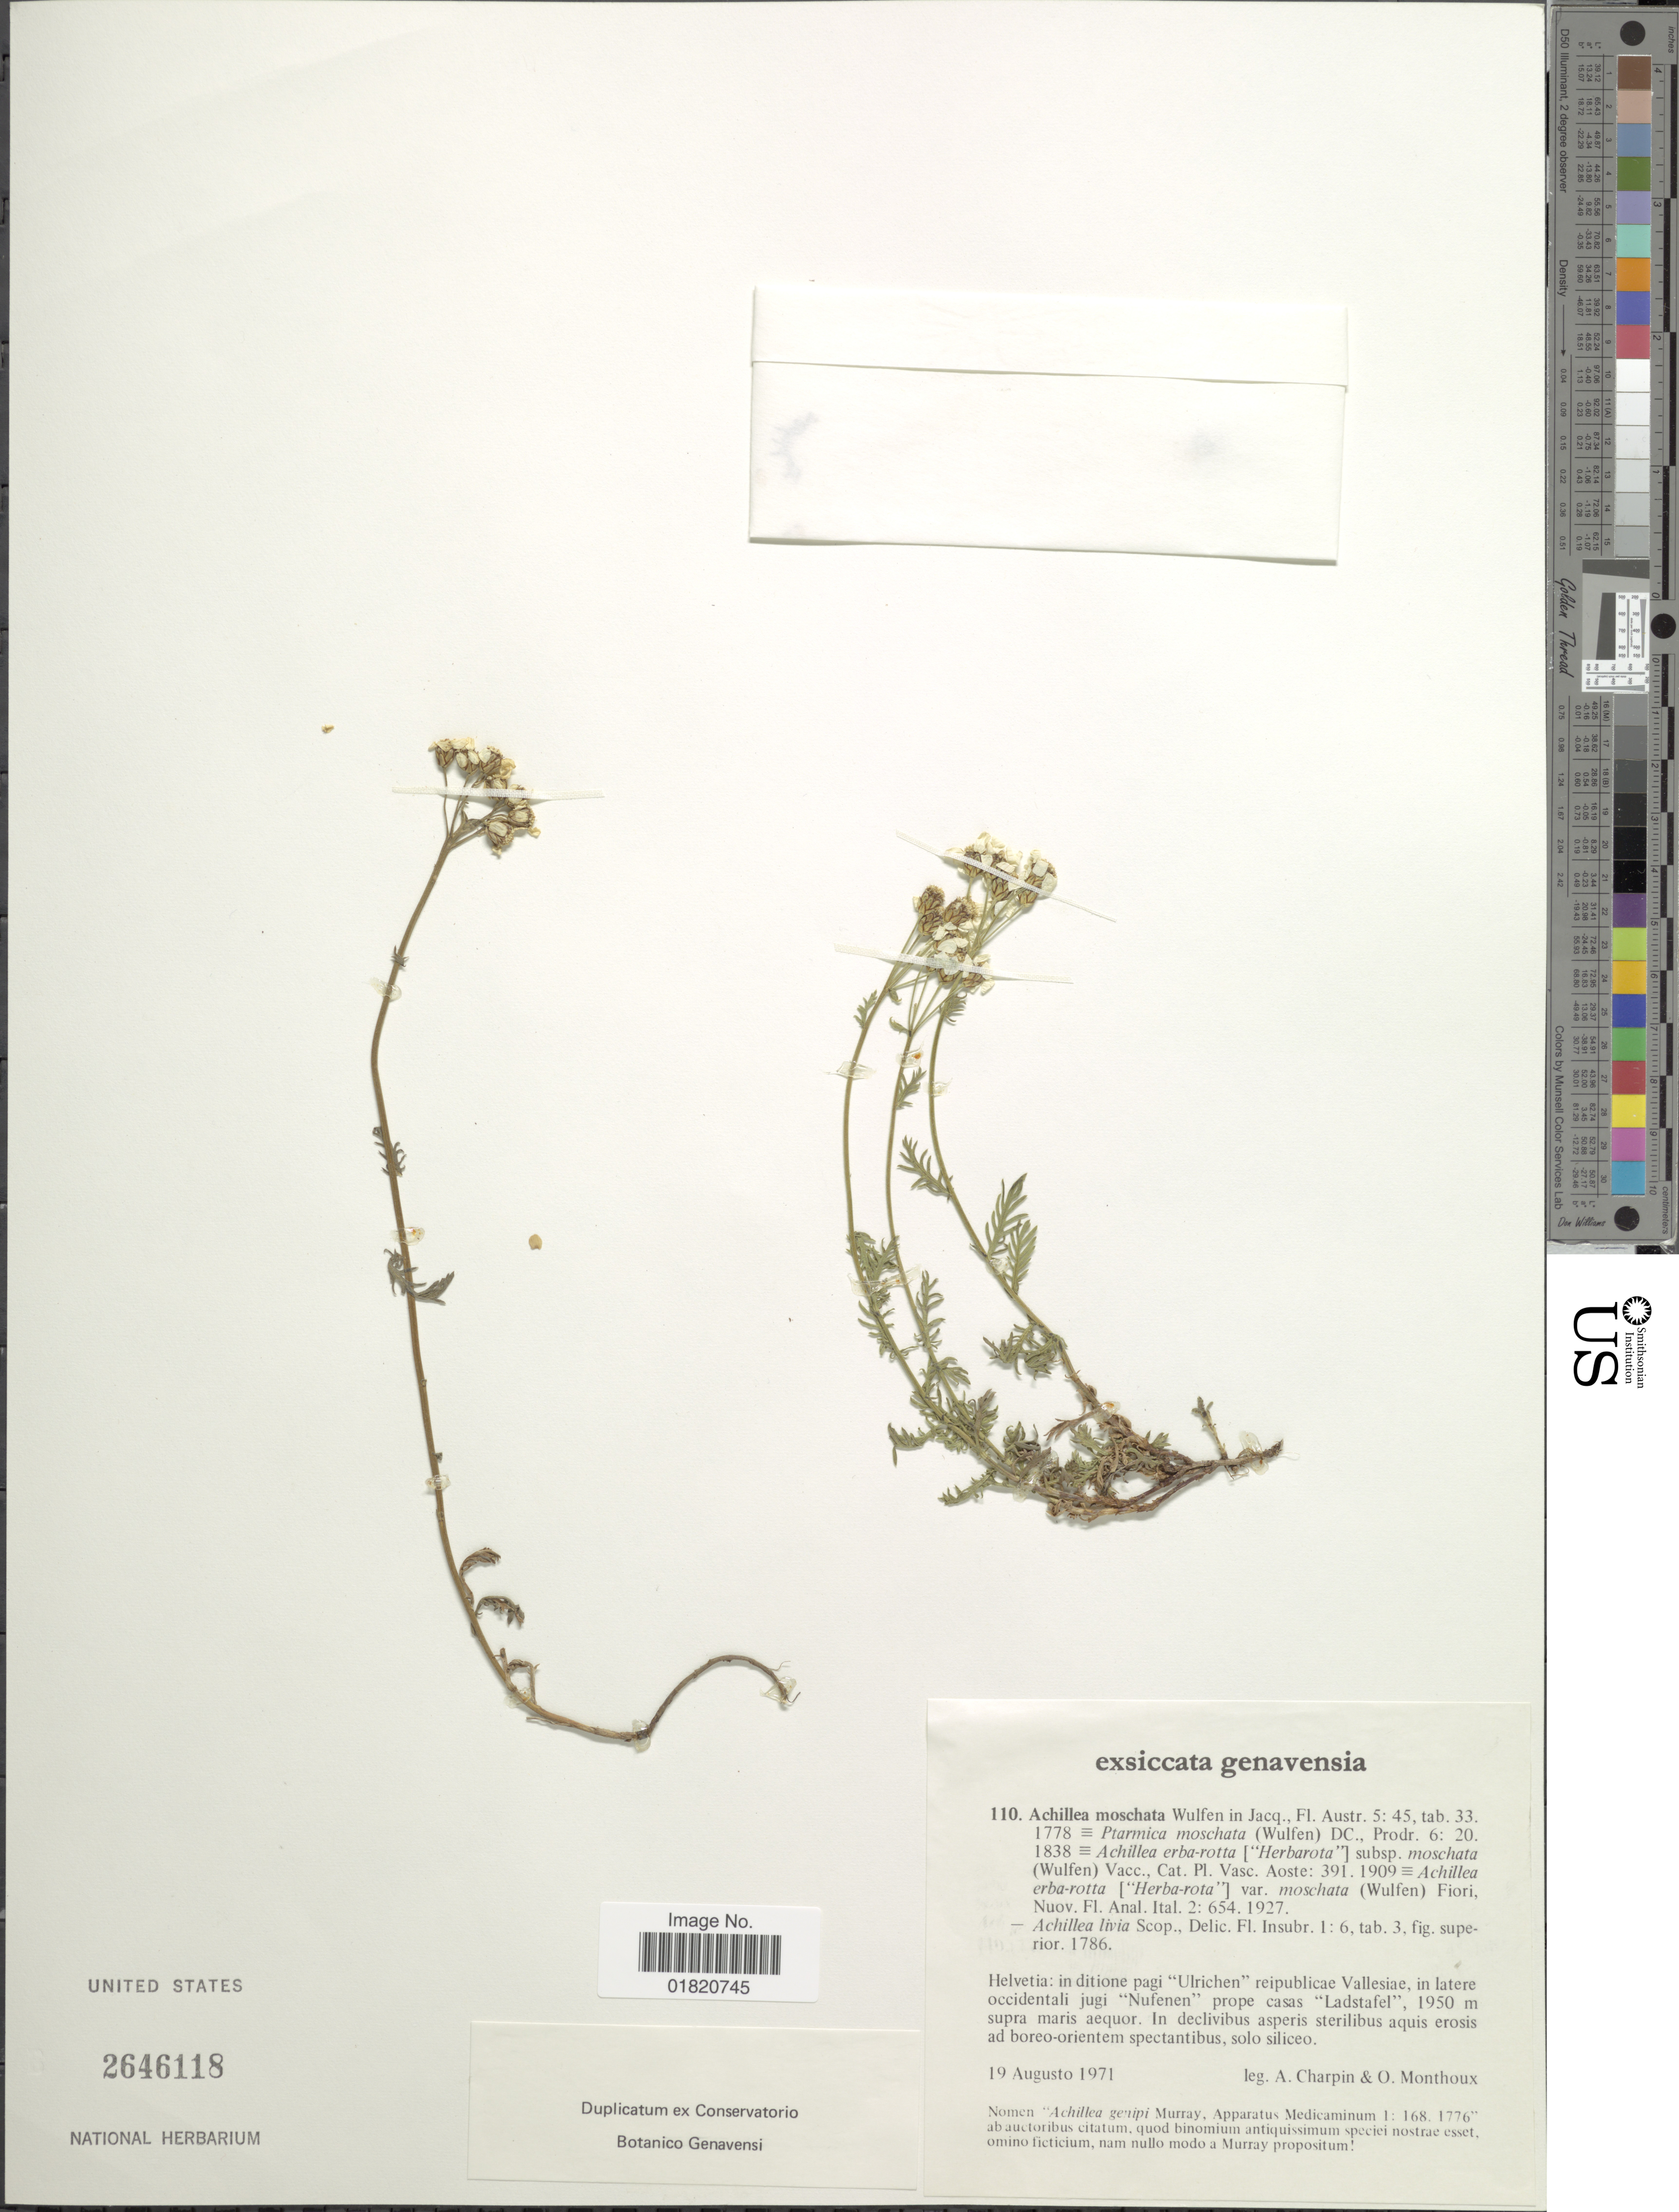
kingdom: Plantae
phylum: Tracheophyta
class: Magnoliopsida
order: Asterales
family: Asteraceae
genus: Achillea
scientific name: Achillea moschata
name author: Wulfen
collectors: A. Charpin & O. Monthoux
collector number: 110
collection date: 1971-08-19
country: Switzerland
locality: Helvetia: In ditione pagi "Ulrichen" reipublicae Vallesiae, in later occidentali jugi "Nufenen" prope casas "Ladstafel"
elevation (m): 1950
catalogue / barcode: US 2646118